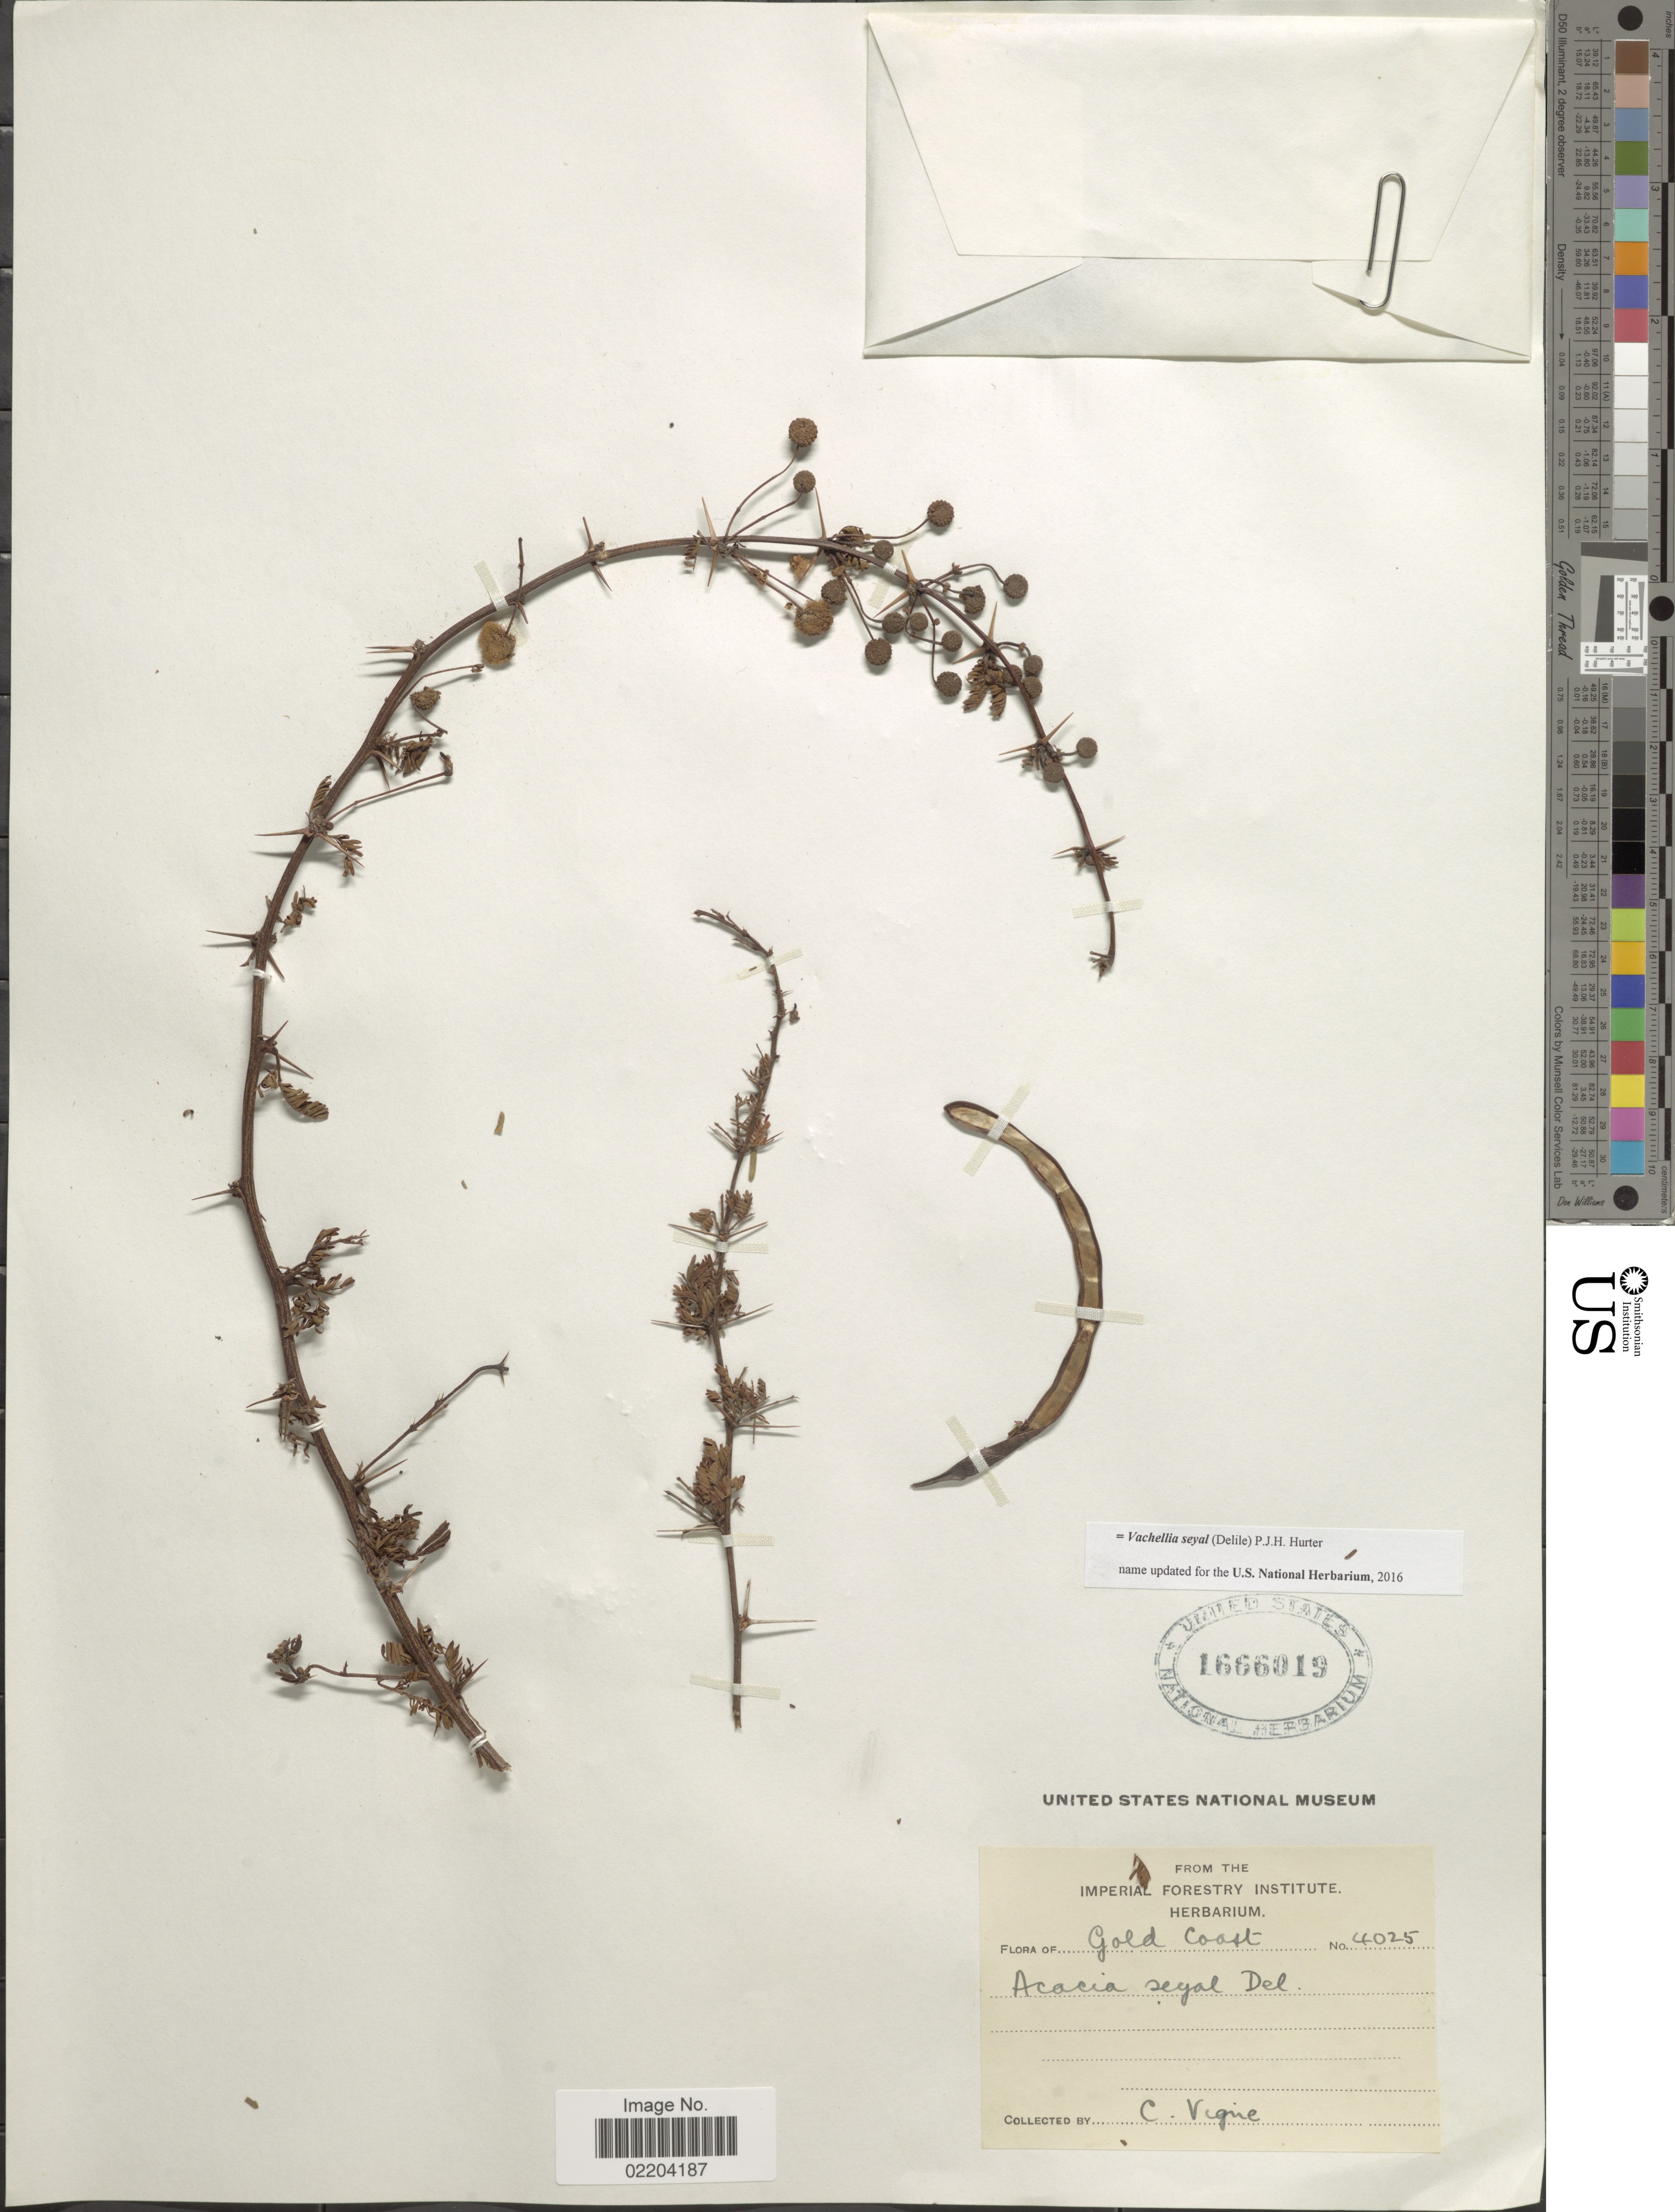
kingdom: Plantae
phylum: Tracheophyta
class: Magnoliopsida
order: Fabales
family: Fabaceae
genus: Vachellia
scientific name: Vachellia seyal var. seyal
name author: (Delile) P.J.H. Hurter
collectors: C. Vigne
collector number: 4025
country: Ghana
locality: Gold coast.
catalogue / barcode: US 1666019